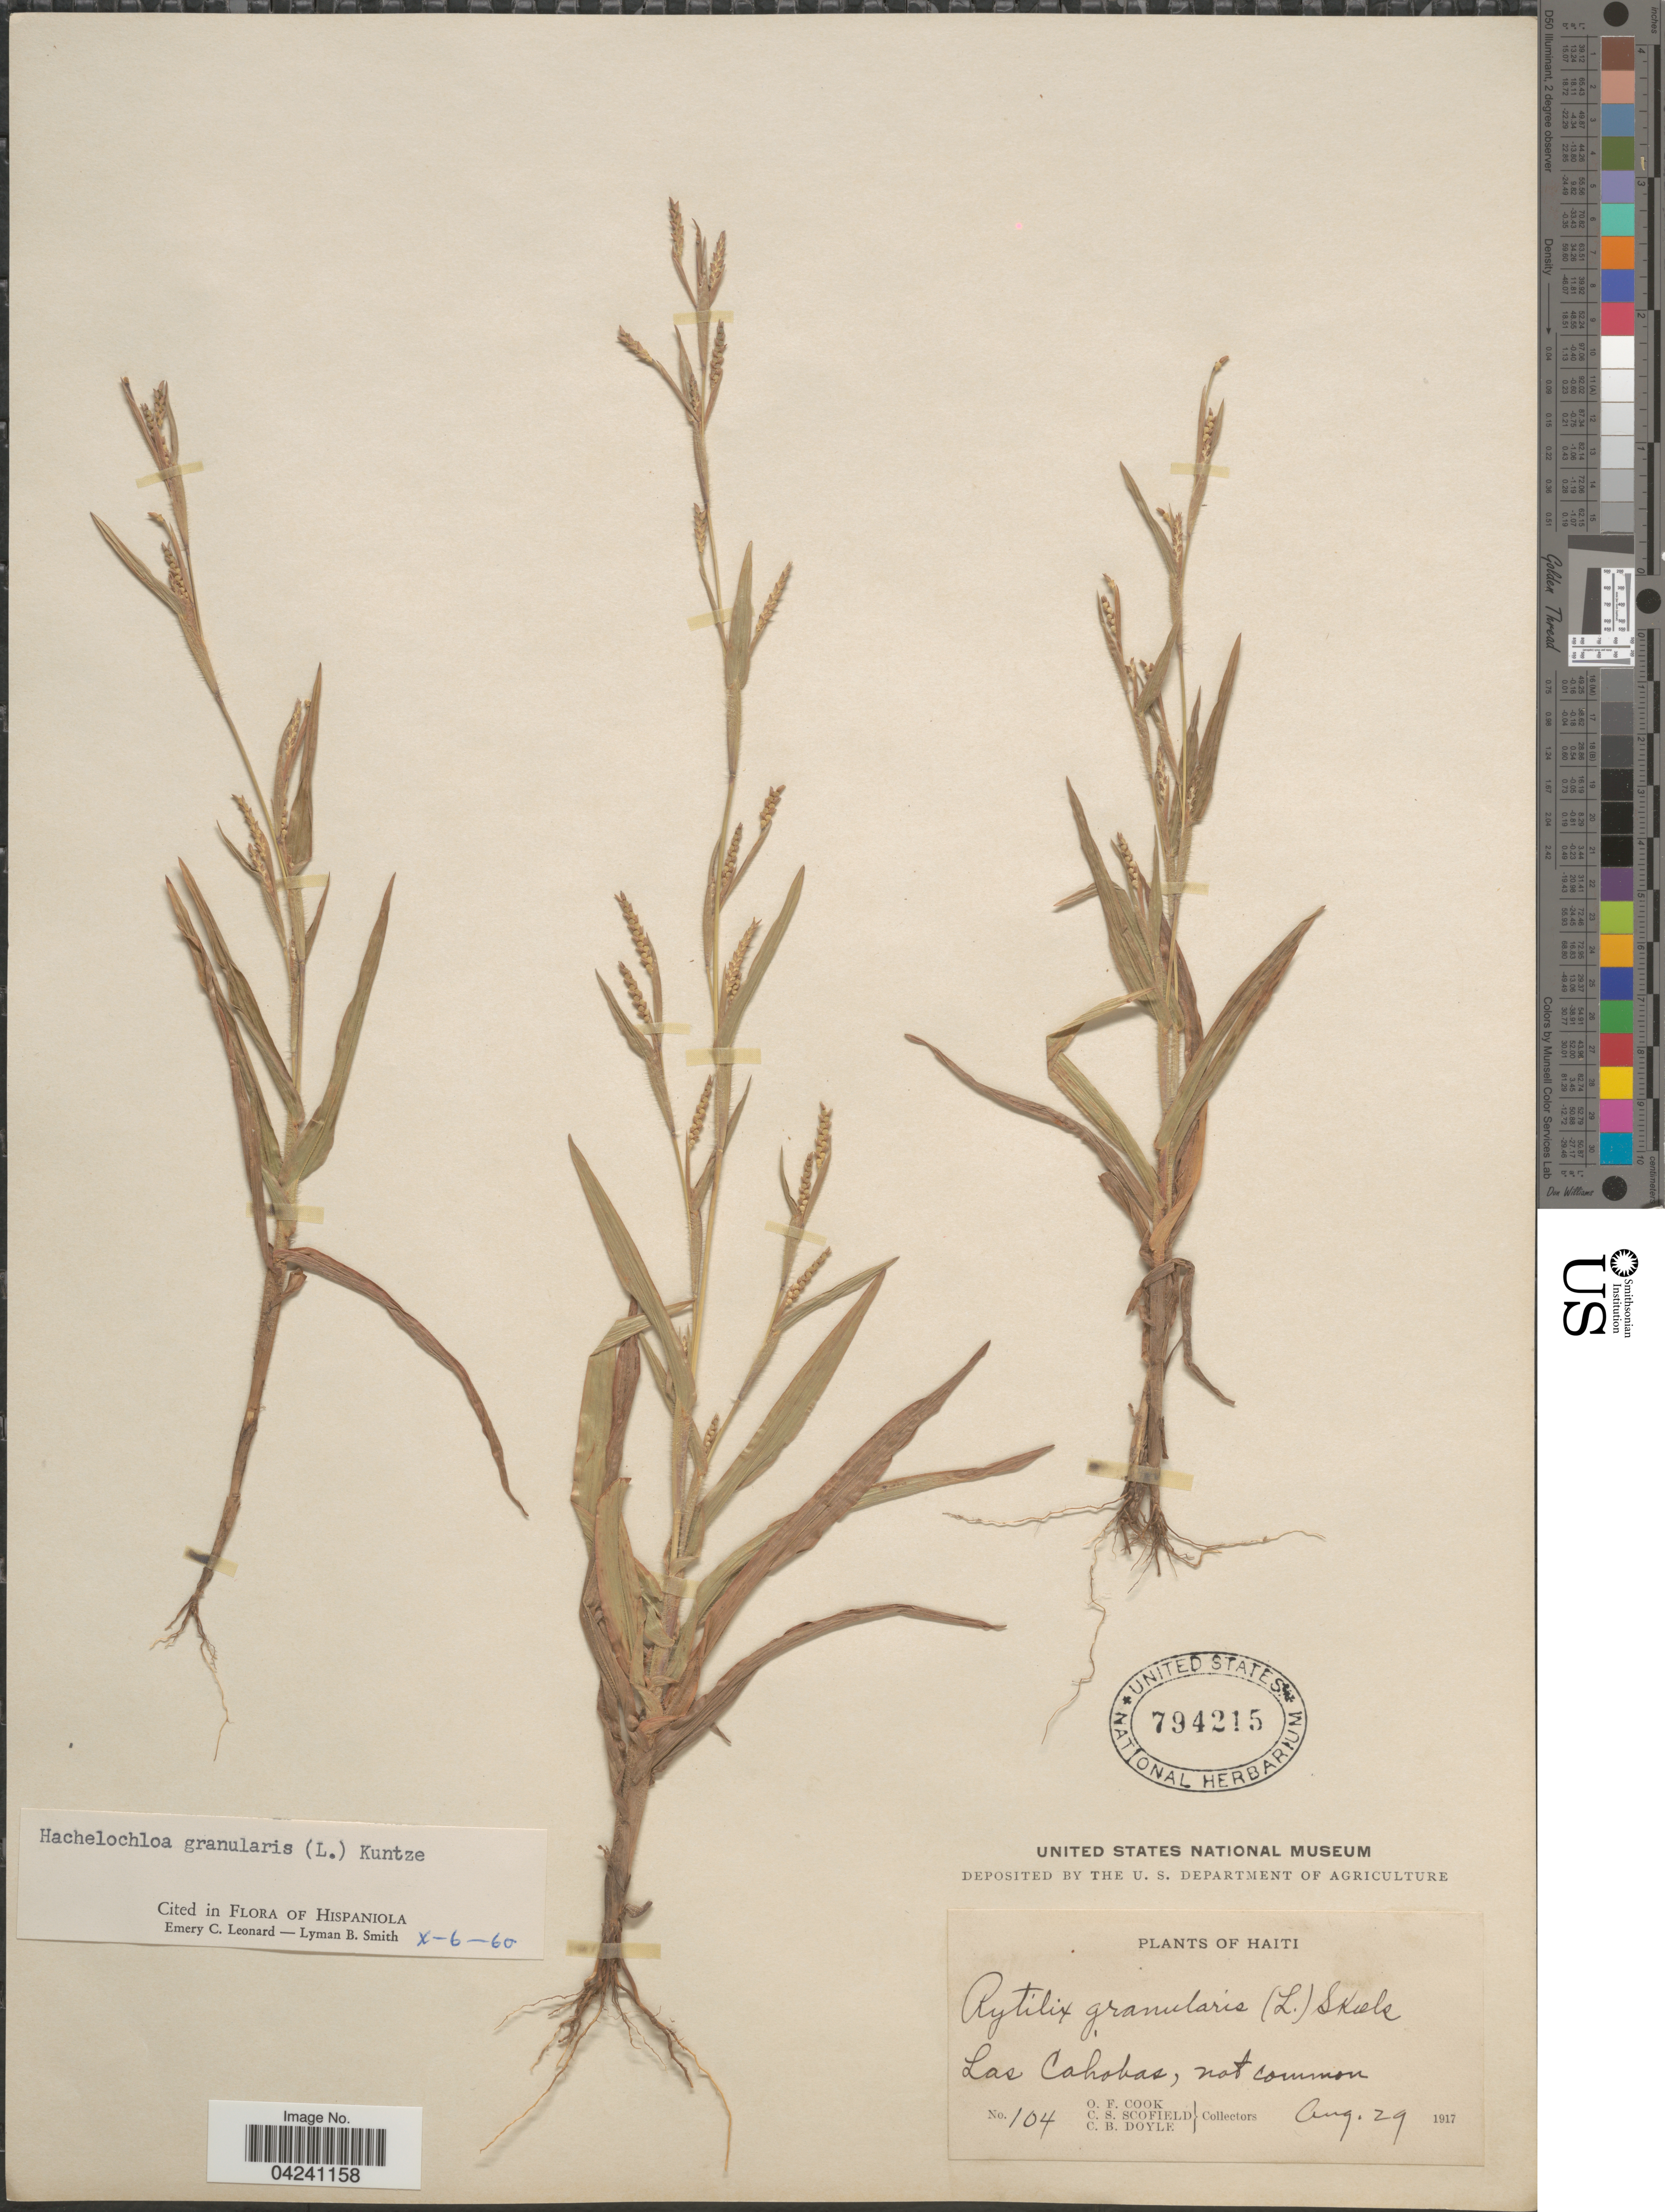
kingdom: Plantae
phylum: Tracheophyta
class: Liliopsida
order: Poales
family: Poaceae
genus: Hackelochloa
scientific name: Hackelochloa granularis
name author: (L.) Kuntze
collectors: O. F. Cook, C. Scofield & C. Doyle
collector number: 104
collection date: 1917-08-29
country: Haiti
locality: Las Cahobas, not common.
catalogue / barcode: US 794215